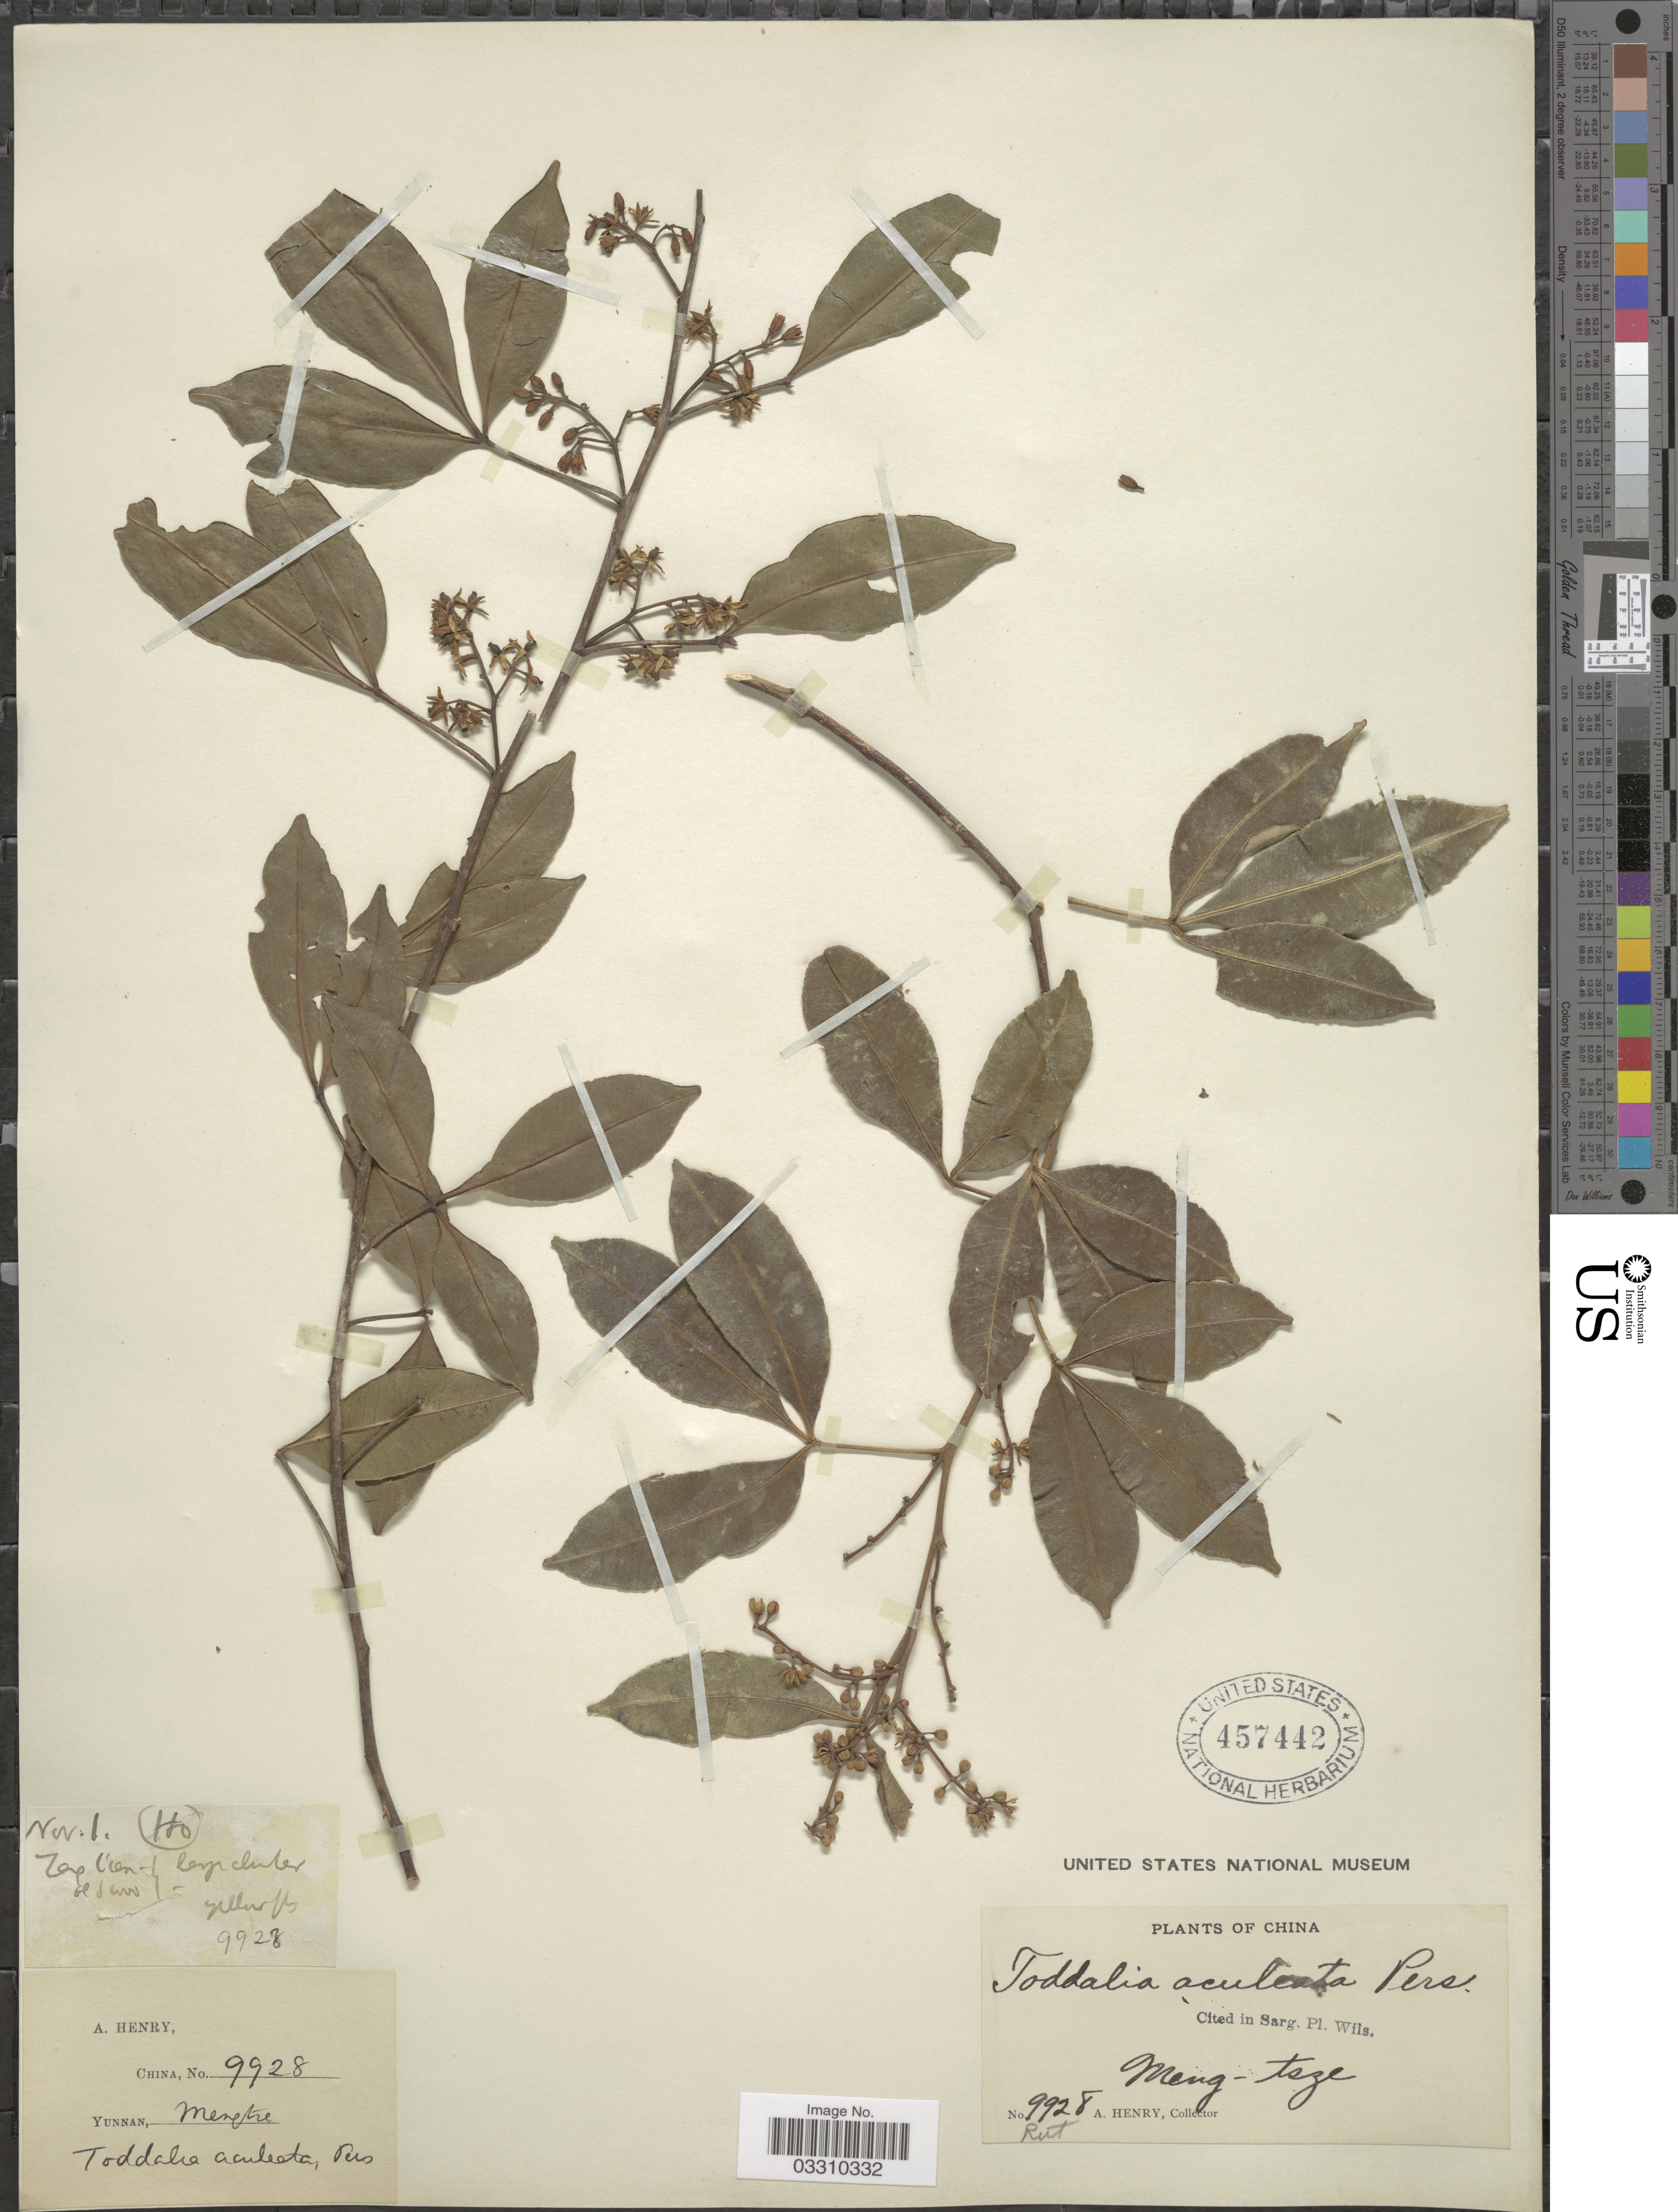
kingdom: Plantae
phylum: Tracheophyta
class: Magnoliopsida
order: Sapindales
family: Rutaceae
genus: Zanthoxylum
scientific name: Zanthoxylum asiaticum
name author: (L.) Appelhans et al.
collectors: A. Henry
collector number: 9928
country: China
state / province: Yunnan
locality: Meng-tsze.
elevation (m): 2438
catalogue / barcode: US 457442